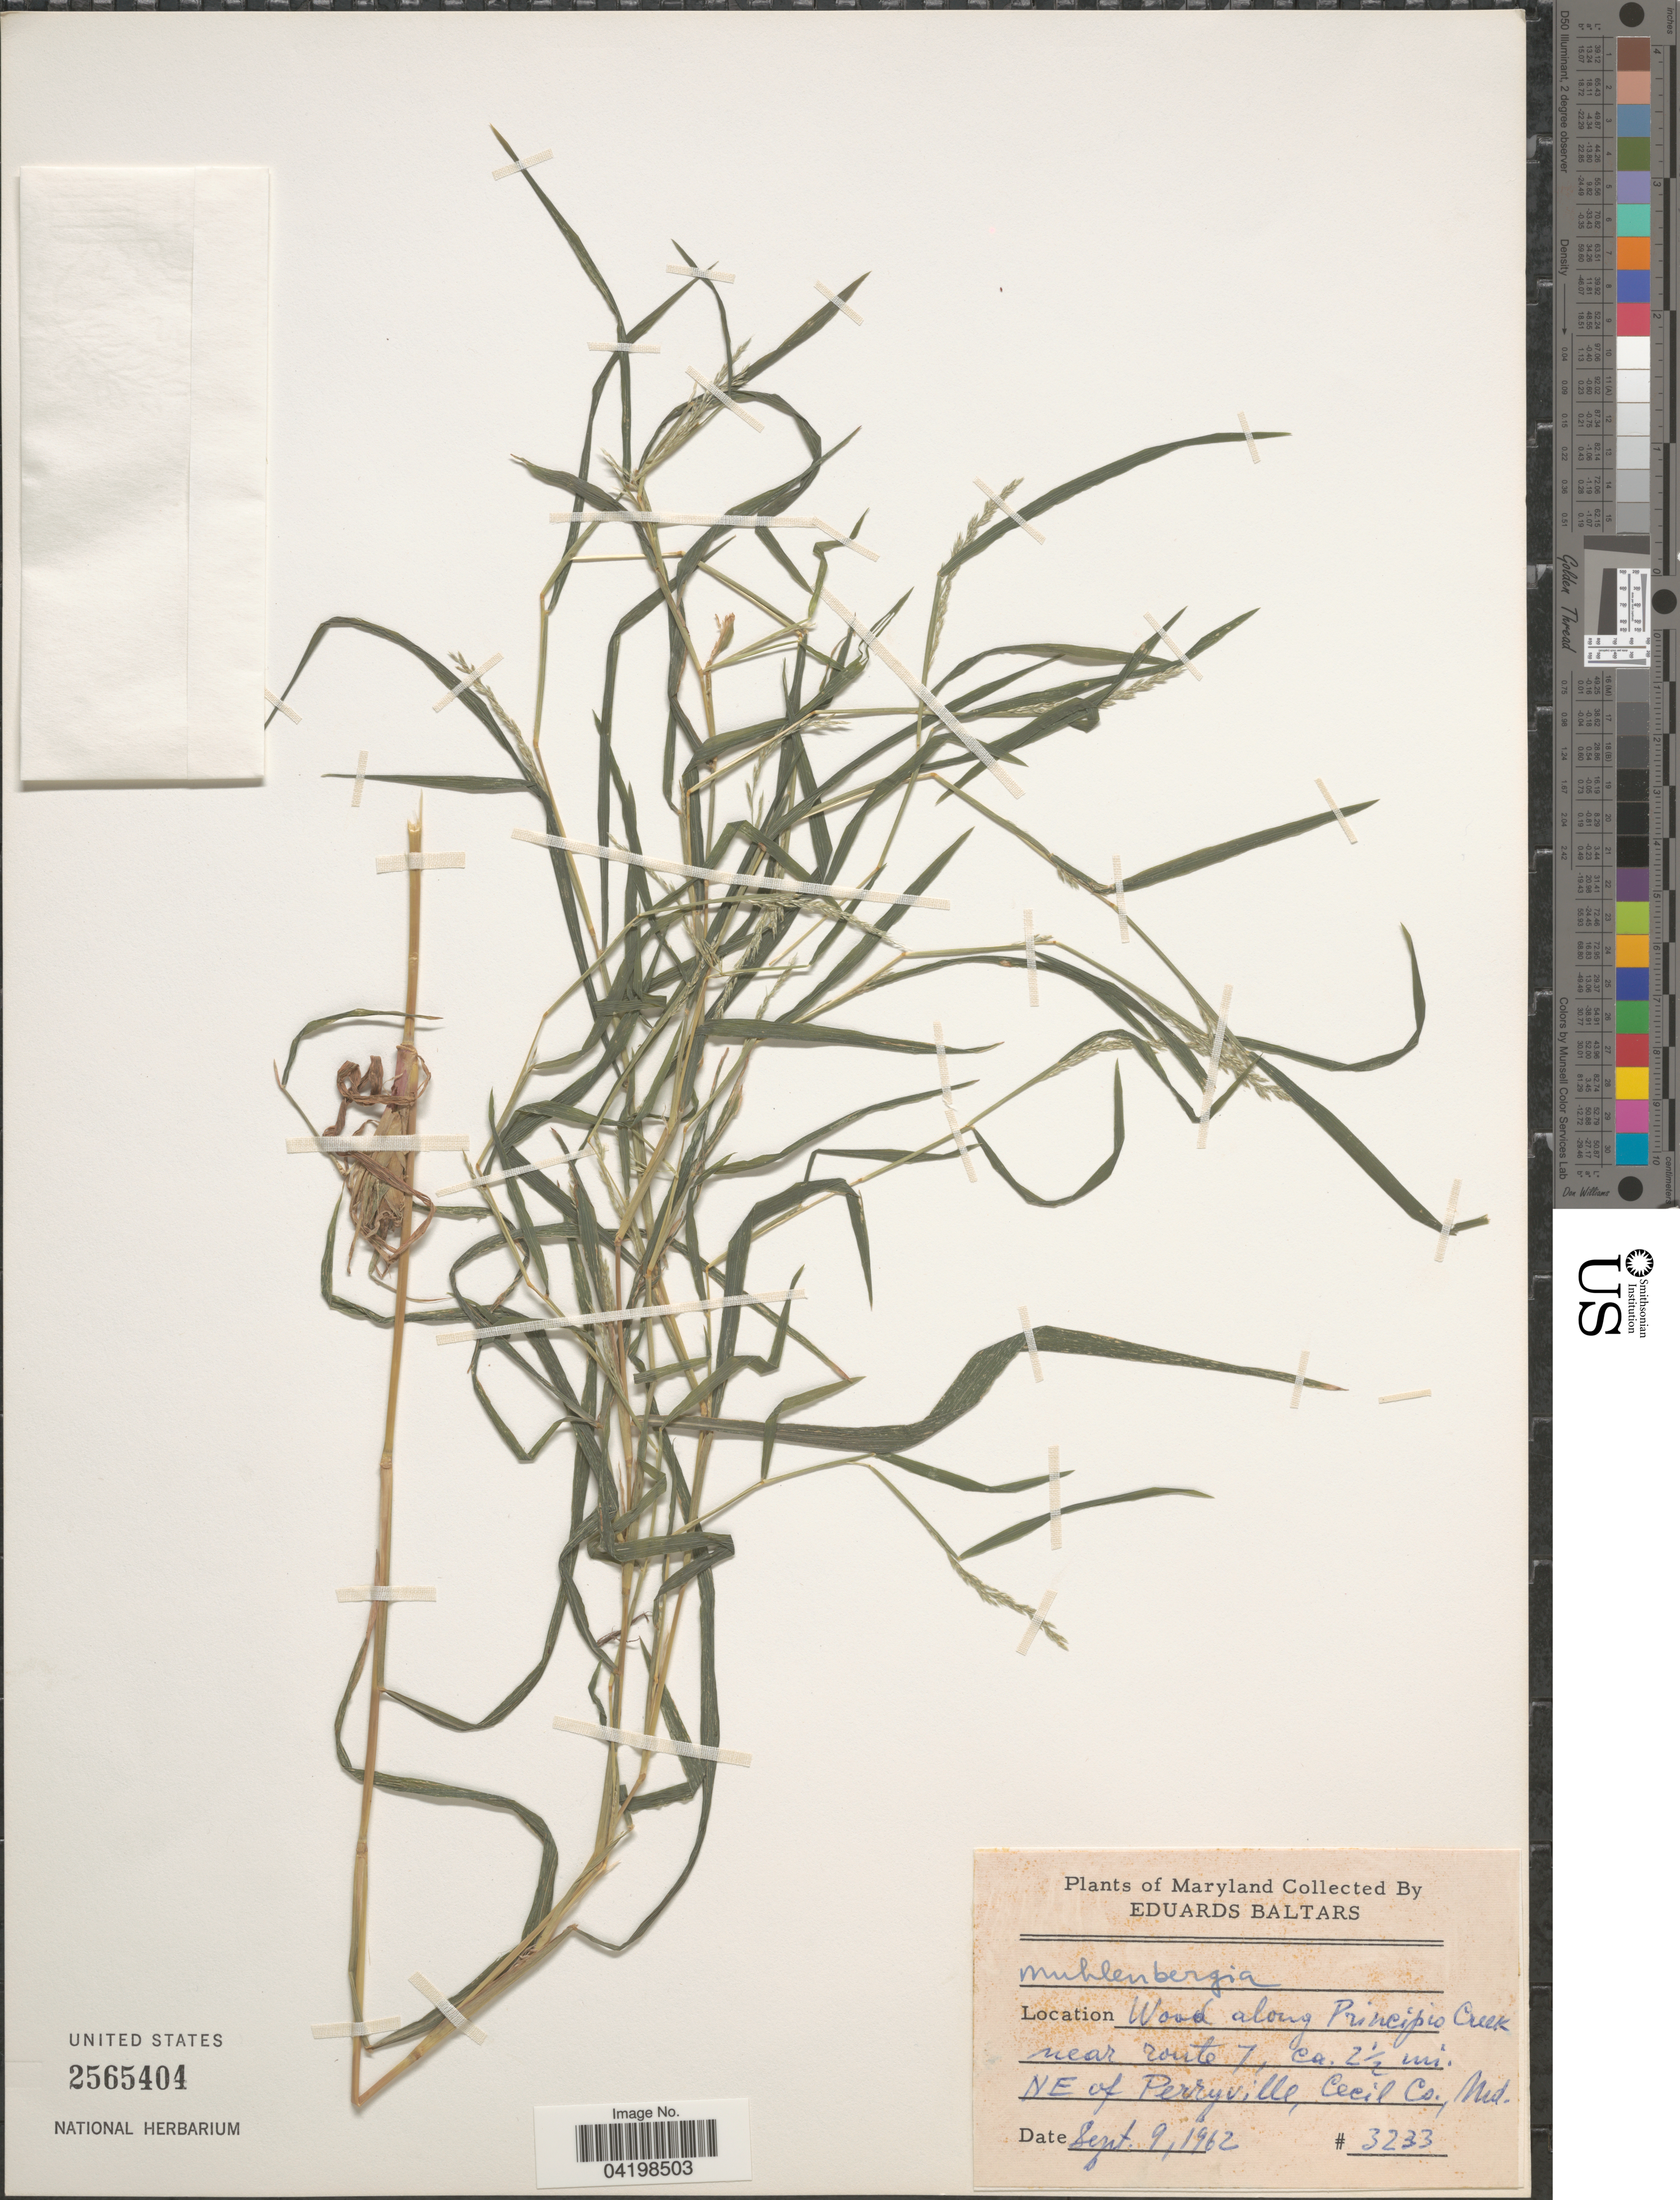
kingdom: Plantae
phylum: Tracheophyta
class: Liliopsida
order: Poales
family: Poaceae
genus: Muhlenbergia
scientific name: Muhlenbergia sp.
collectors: E. Baltars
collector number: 3233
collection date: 1962-09-09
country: United States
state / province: Maryland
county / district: Cecil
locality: Wood along Principio Creek near route 7, ca 2½ mi. NE of Perryville, Cecil Co.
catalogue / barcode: US 2565404